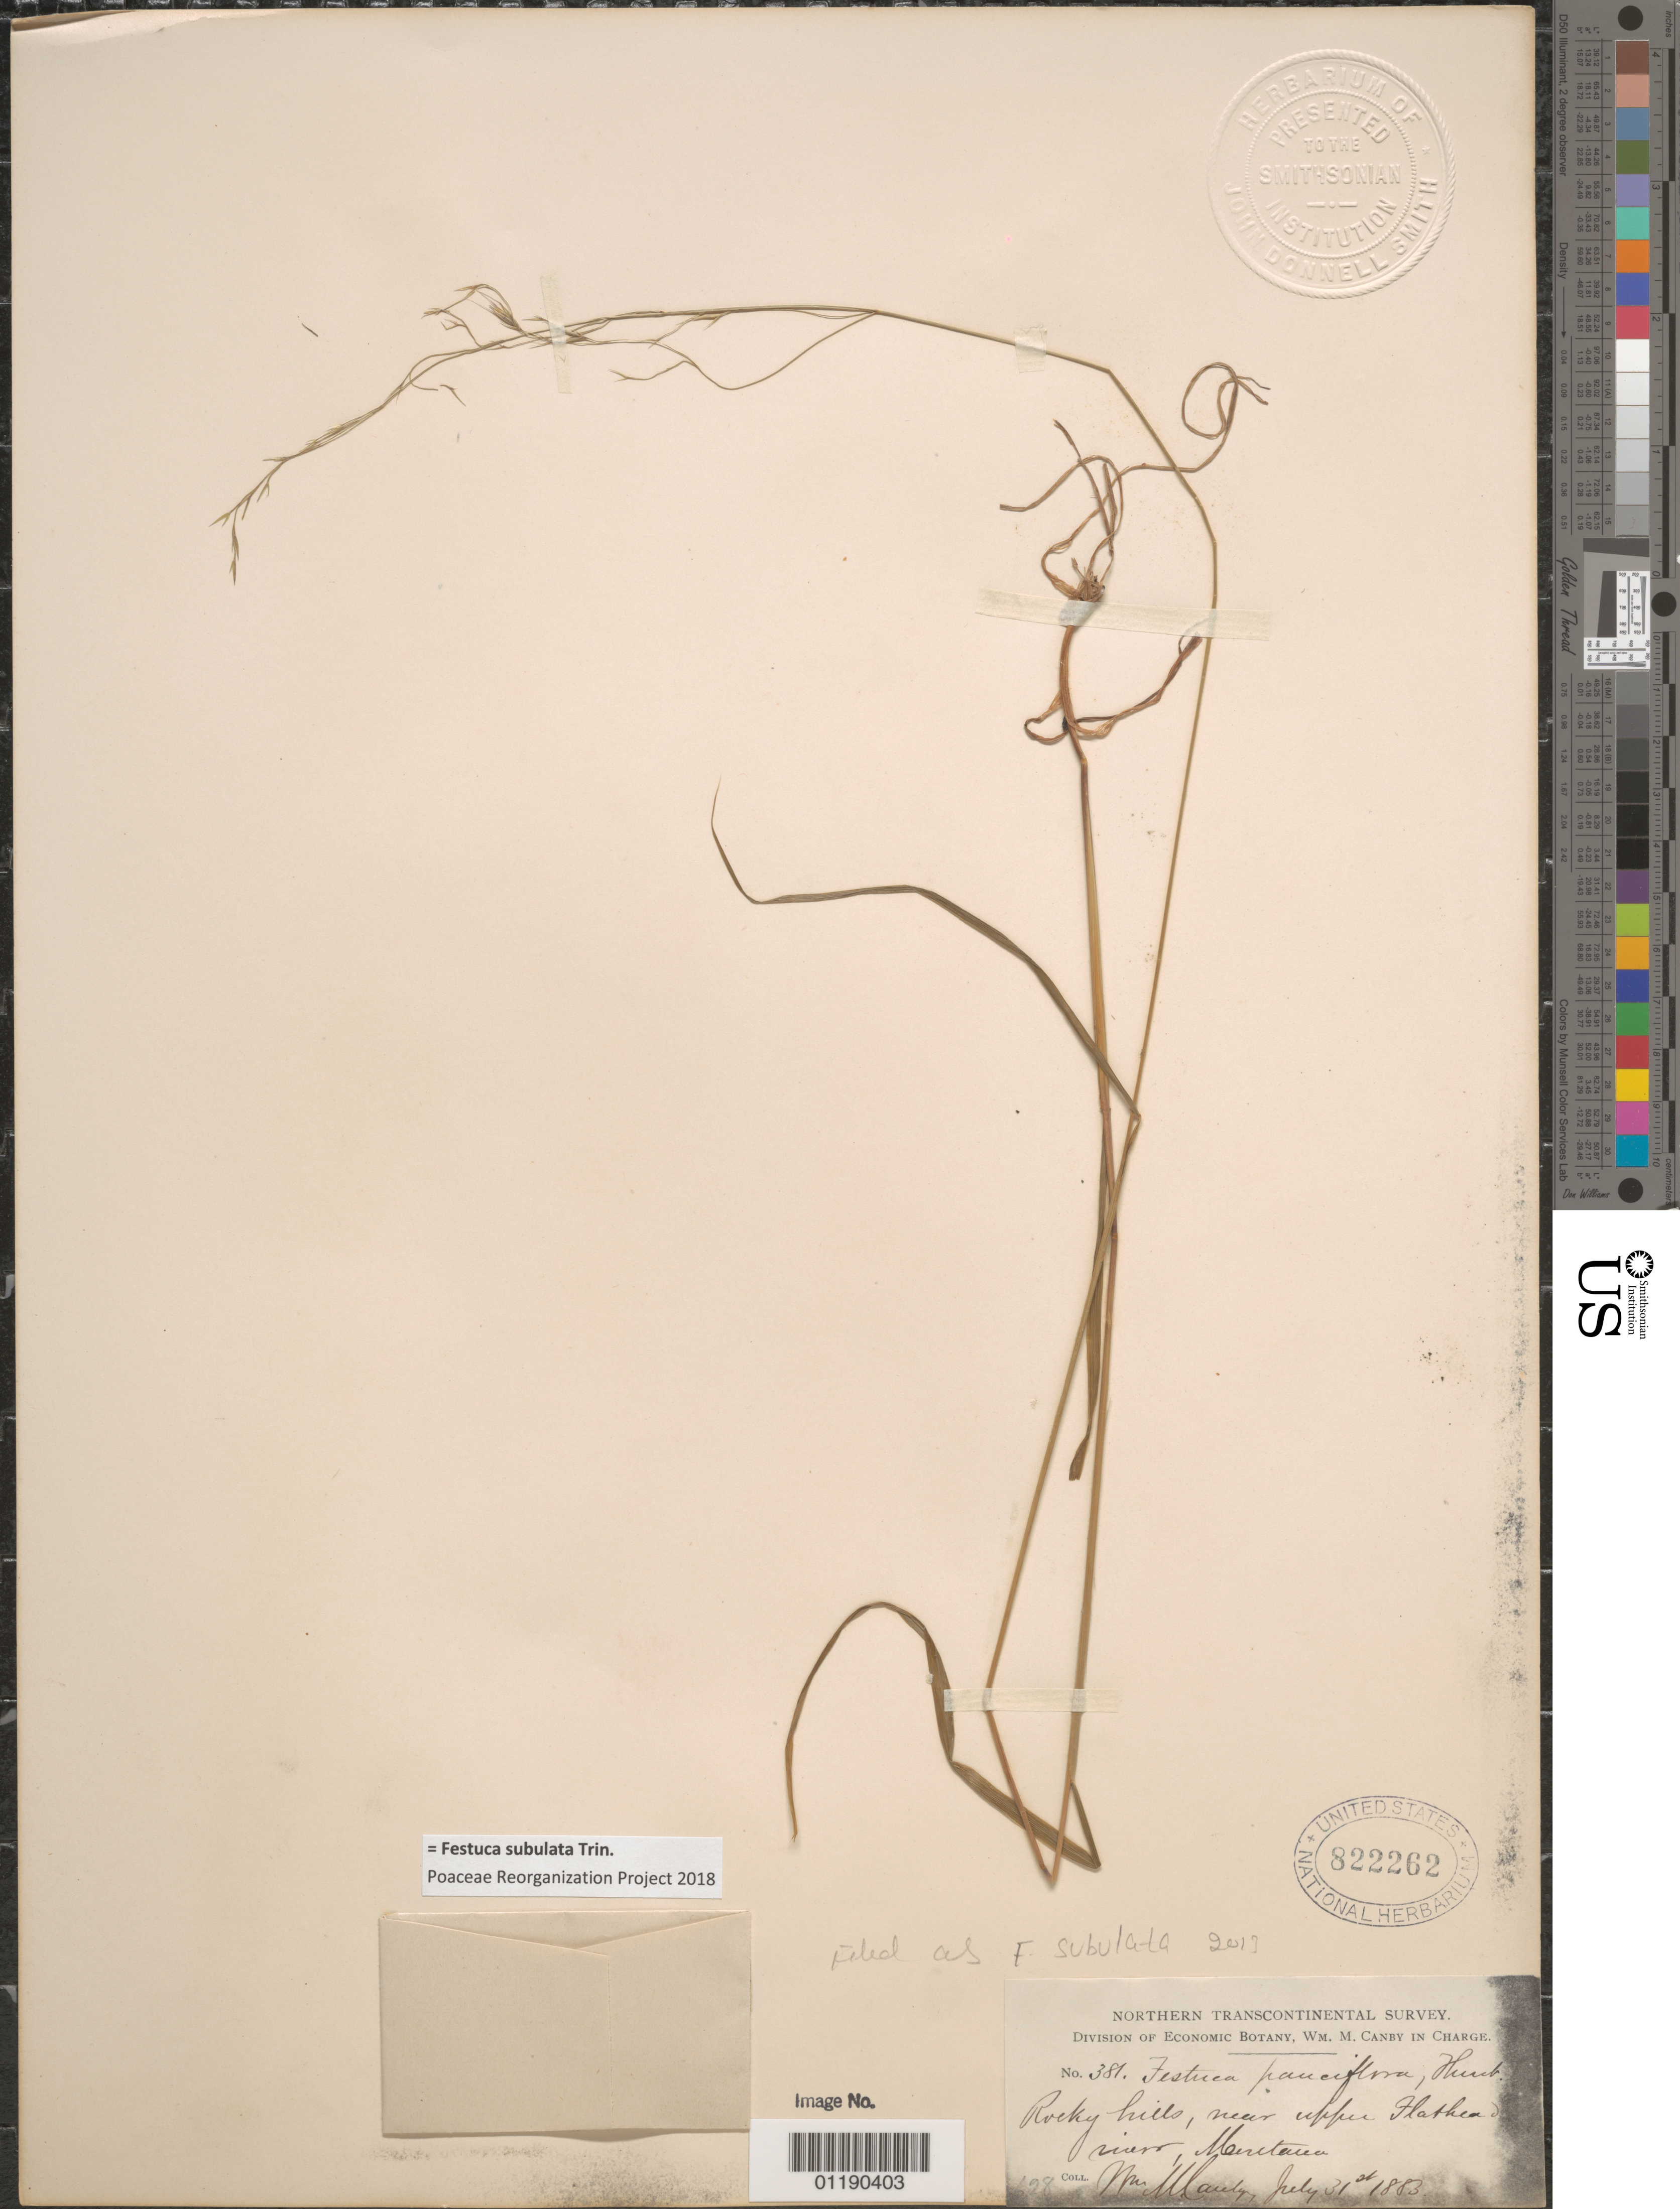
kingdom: Plantae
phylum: Tracheophyta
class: Liliopsida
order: Poales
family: Poaceae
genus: Festuca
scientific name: Festuca subulata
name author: Trin.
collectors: W. M. Canby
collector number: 381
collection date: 1883-07-31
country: United States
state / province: Montana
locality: Rocky hills, near upper Flathead River.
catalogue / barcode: US 822262